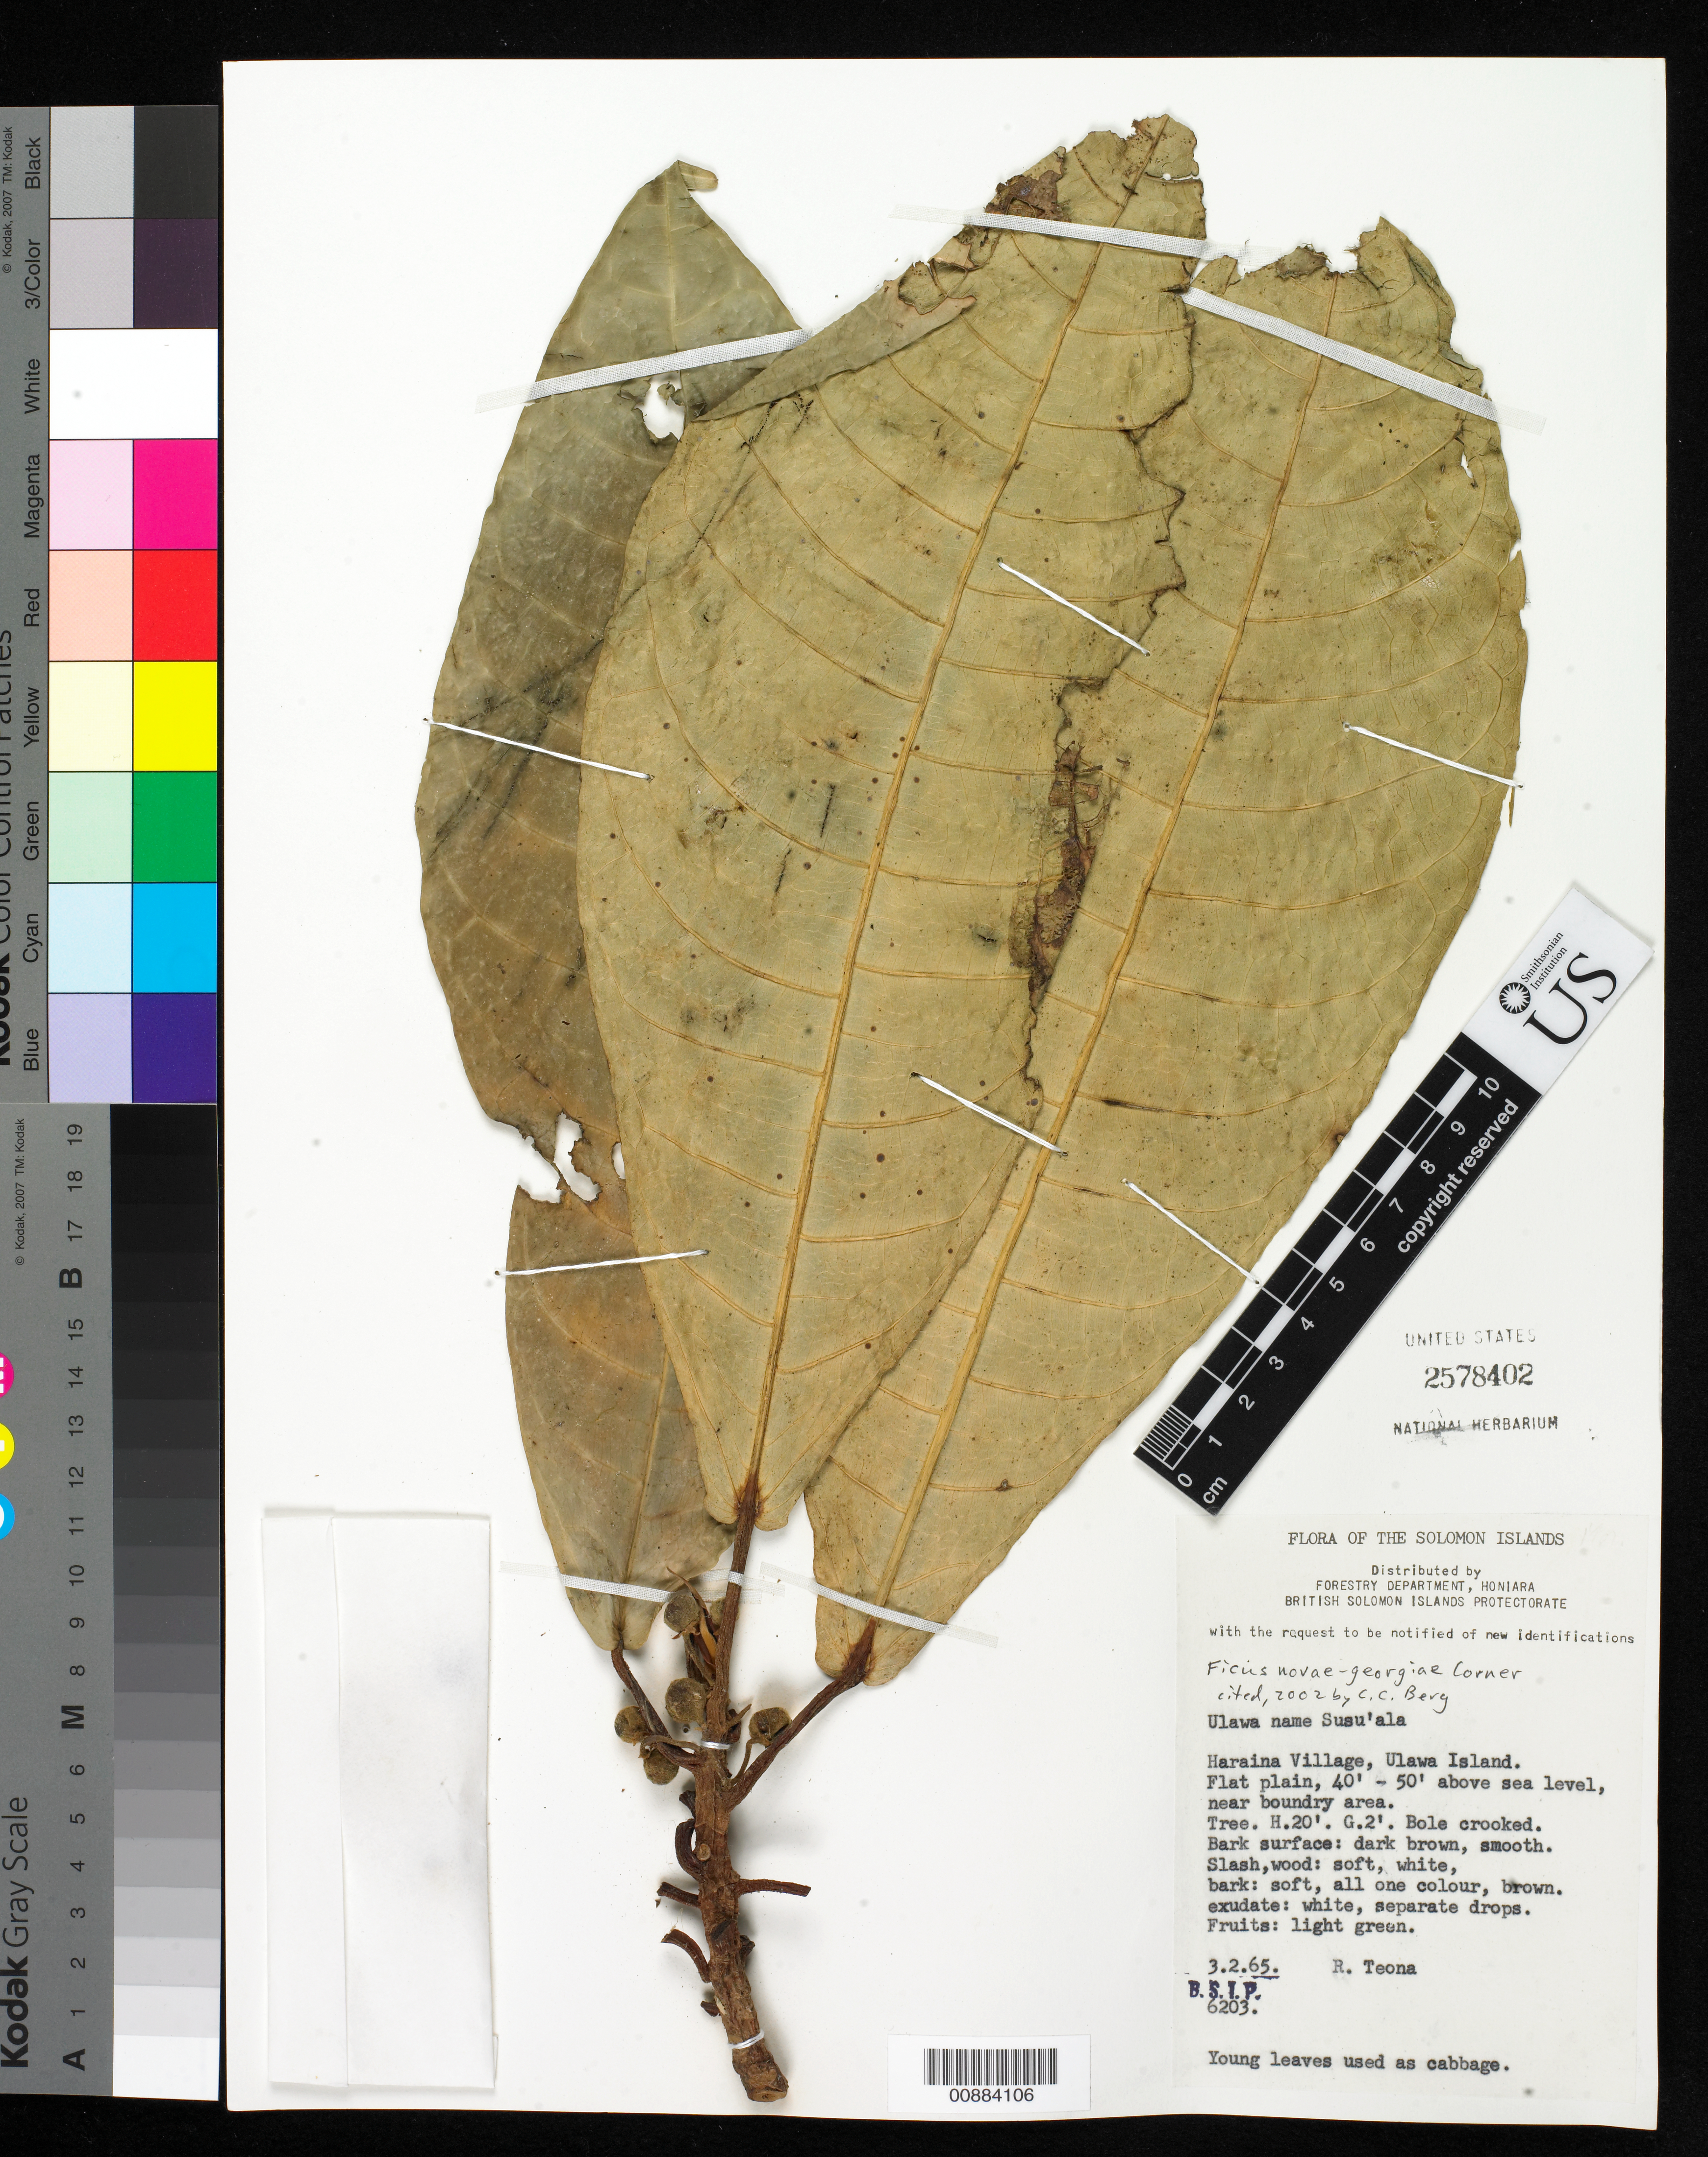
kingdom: Plantae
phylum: Tracheophyta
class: Magnoliopsida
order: Rosales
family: Moraceae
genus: Ficus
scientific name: Ficus novae-georgiae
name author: Corner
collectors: R. Teona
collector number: BSIP 6203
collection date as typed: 03 Feb 1965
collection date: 1965-02-03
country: Solomon Islands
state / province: Makira-Ulawa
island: Ulawa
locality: Ulawa I., Haraina village, near boundary area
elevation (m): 12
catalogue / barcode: US 2578402